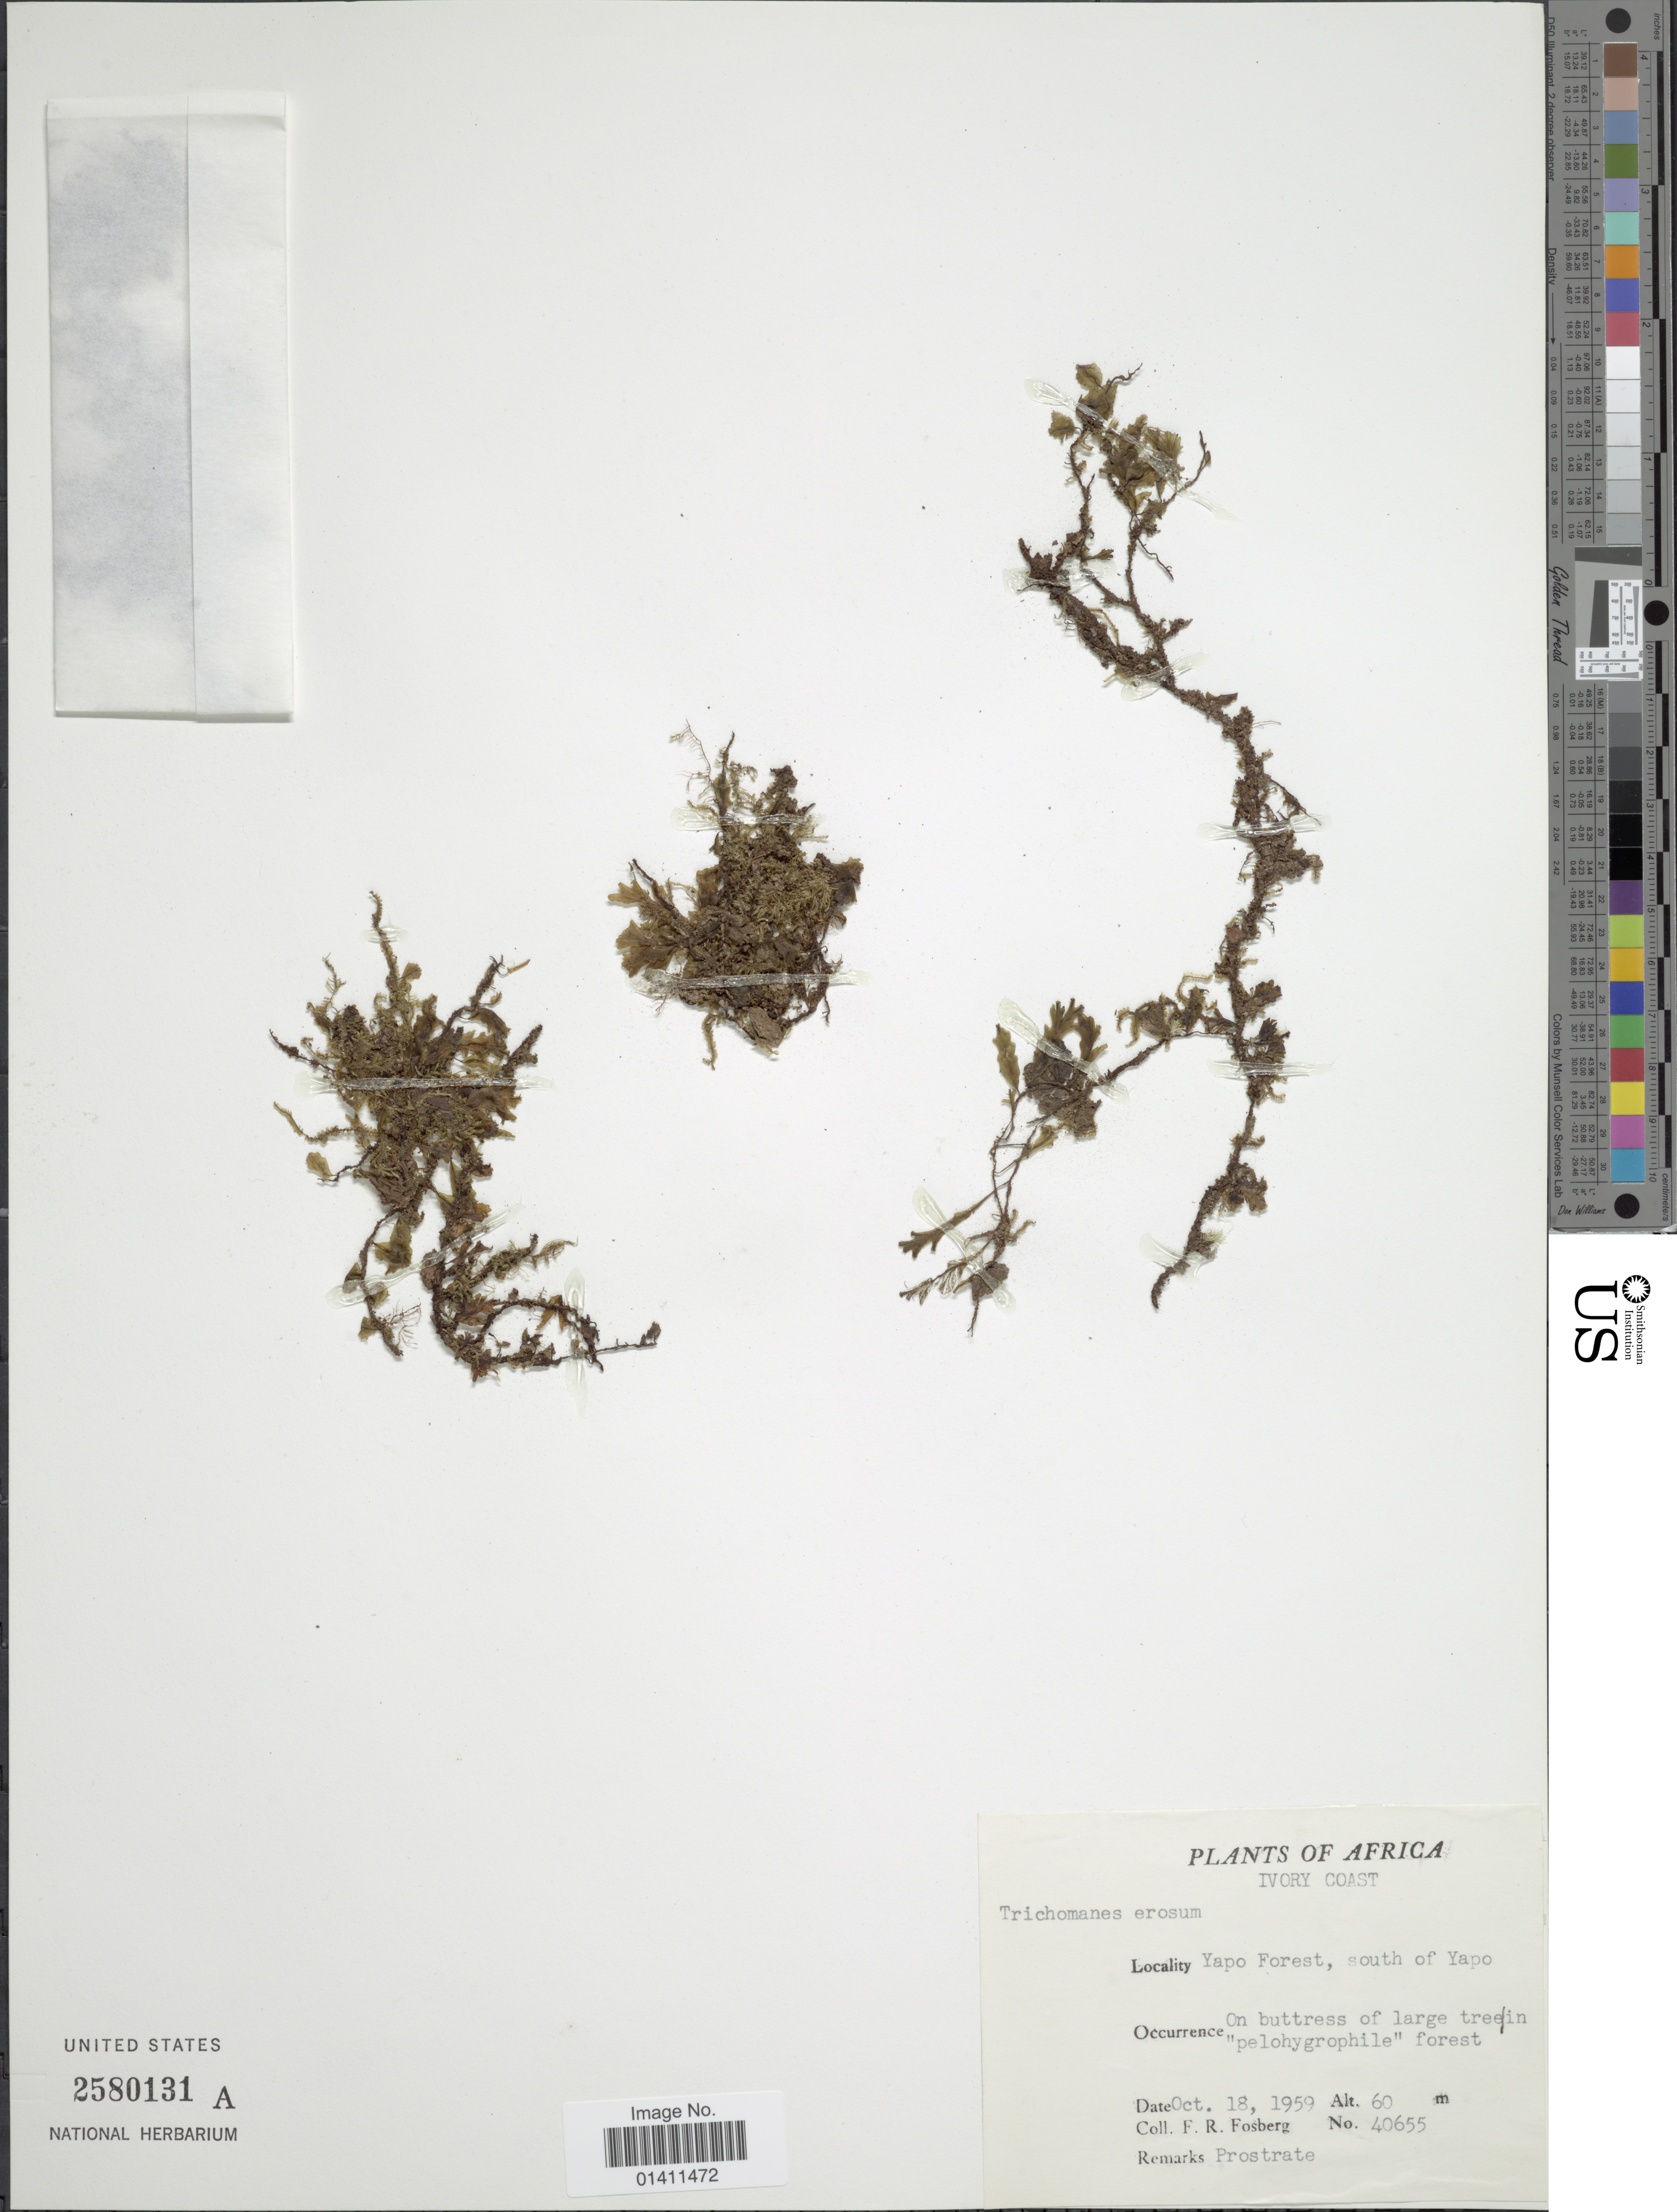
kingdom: Plantae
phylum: Tracheophyta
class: Polypodiopsida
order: Hymenophyllales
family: Hymenophyllaceae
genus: Didymoglossum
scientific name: Didymoglossum erosum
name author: (Willd.) J.P. Roux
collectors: F. R. Fosberg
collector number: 40655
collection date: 1959-10-18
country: Ivory Coast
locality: Yapo Forest, south of Yapo.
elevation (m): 60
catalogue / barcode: US 2580131A